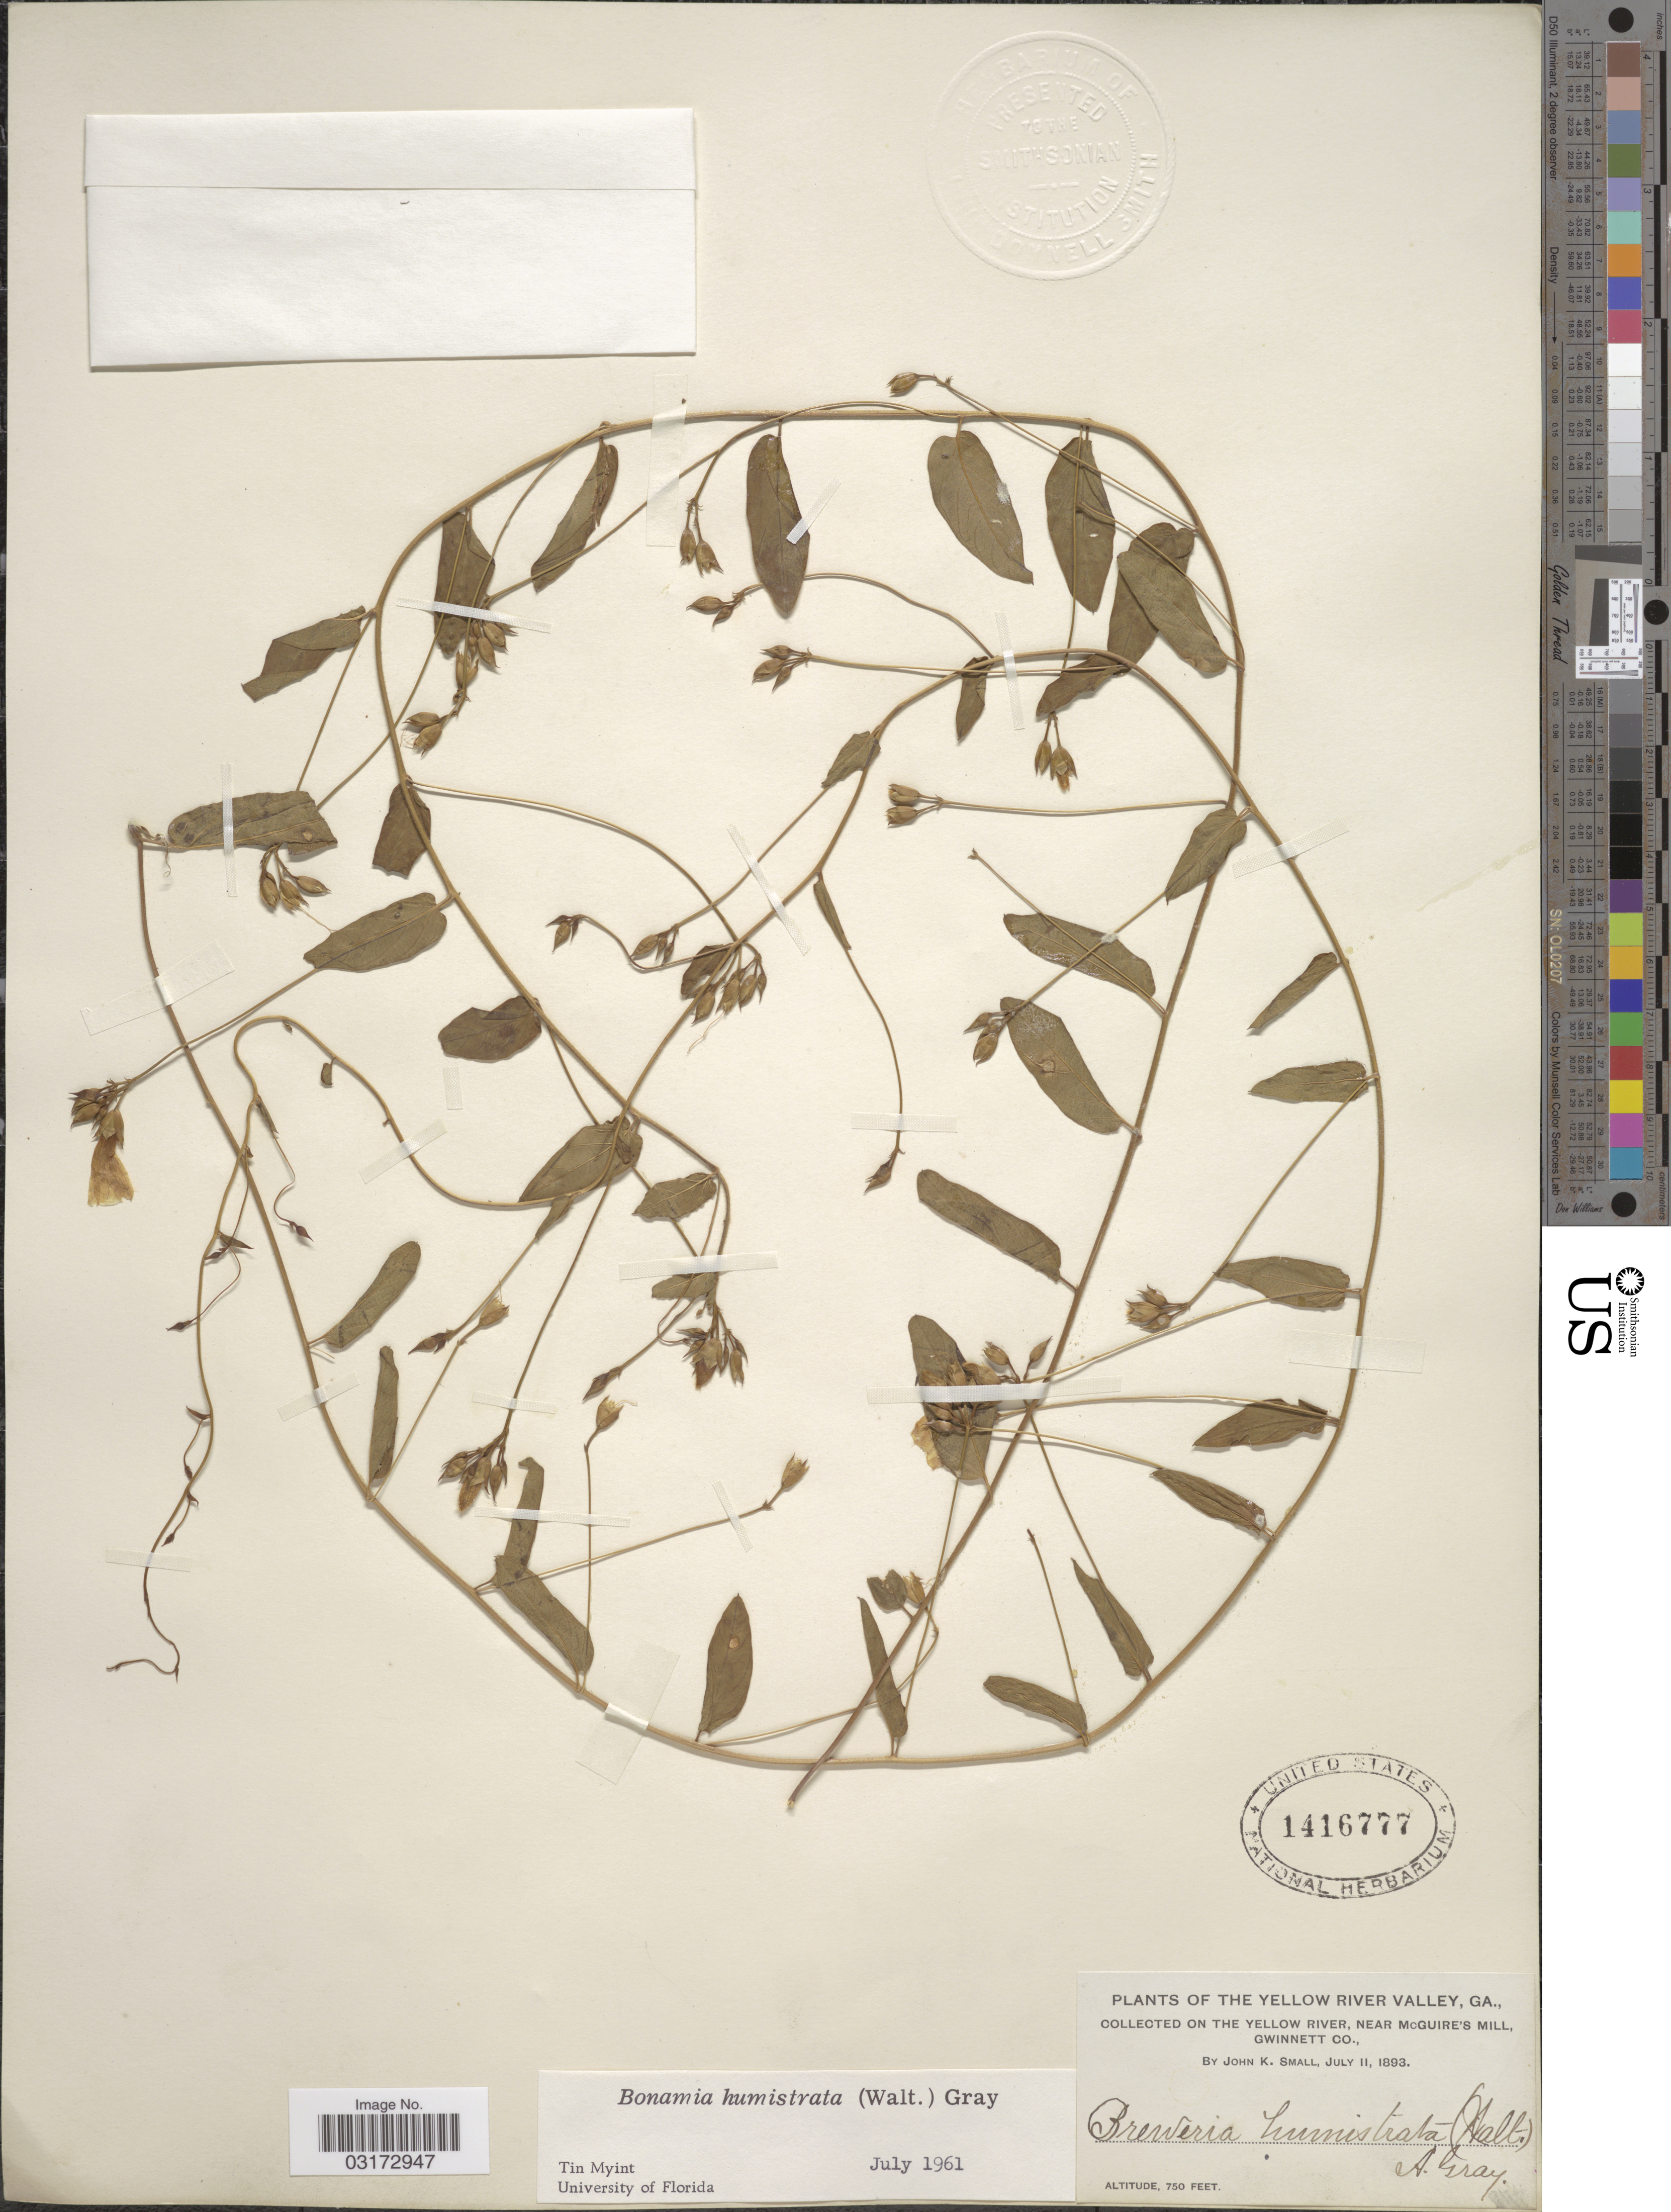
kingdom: Plantae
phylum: Tracheophyta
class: Magnoliopsida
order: Solanales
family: Convolvulaceae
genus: Stylisma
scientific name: Stylisma humistrata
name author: (Walter) Chapm.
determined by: Strong, Mark T., (BOT), Smithsonian Institution - National Museum of Natural History (UNITED STATES)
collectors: J. K. Small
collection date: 1893-07-11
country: United States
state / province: Georgia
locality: The Yellow River Valley, on the Yellow River, near McGuire's Mill, Gwinnett Co.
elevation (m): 229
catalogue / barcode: US 1416777